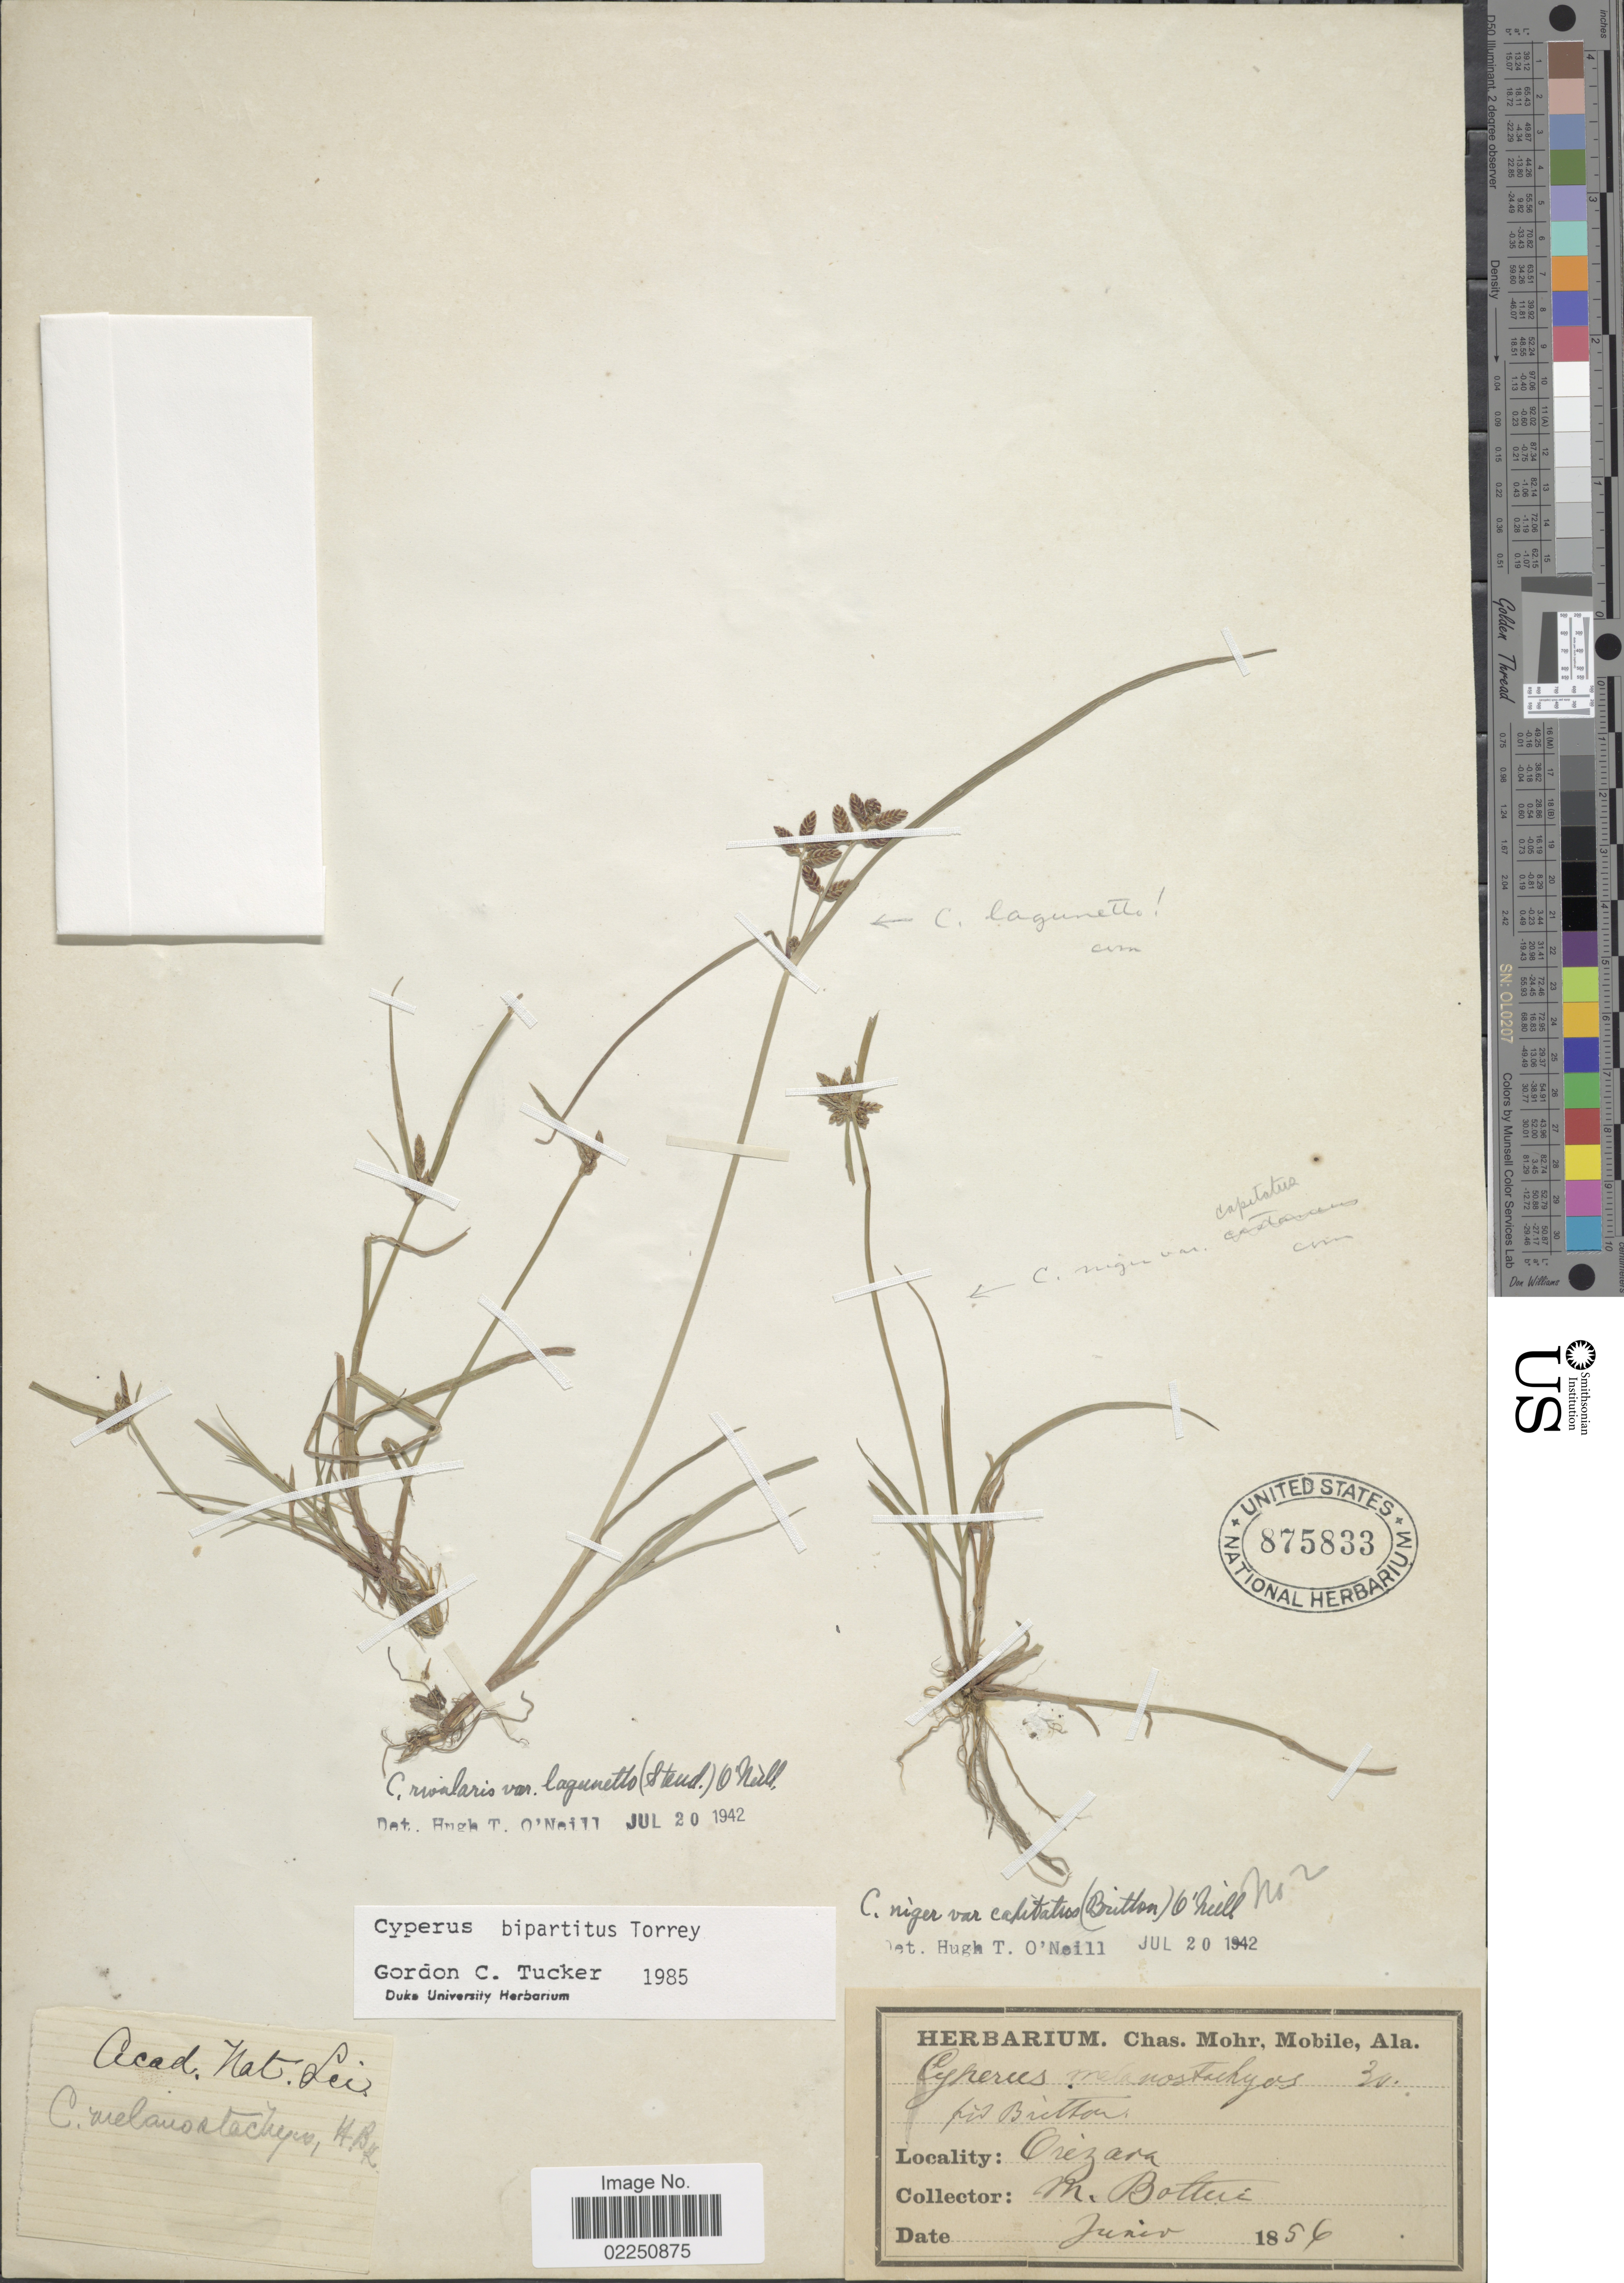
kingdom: Plantae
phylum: Tracheophyta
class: Liliopsida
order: Poales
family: Cyperaceae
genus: Cyperus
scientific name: Cyperus bipartitus Torr.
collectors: M. Botteri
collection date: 1856-06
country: Mexico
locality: Orizaba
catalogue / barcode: US 875833